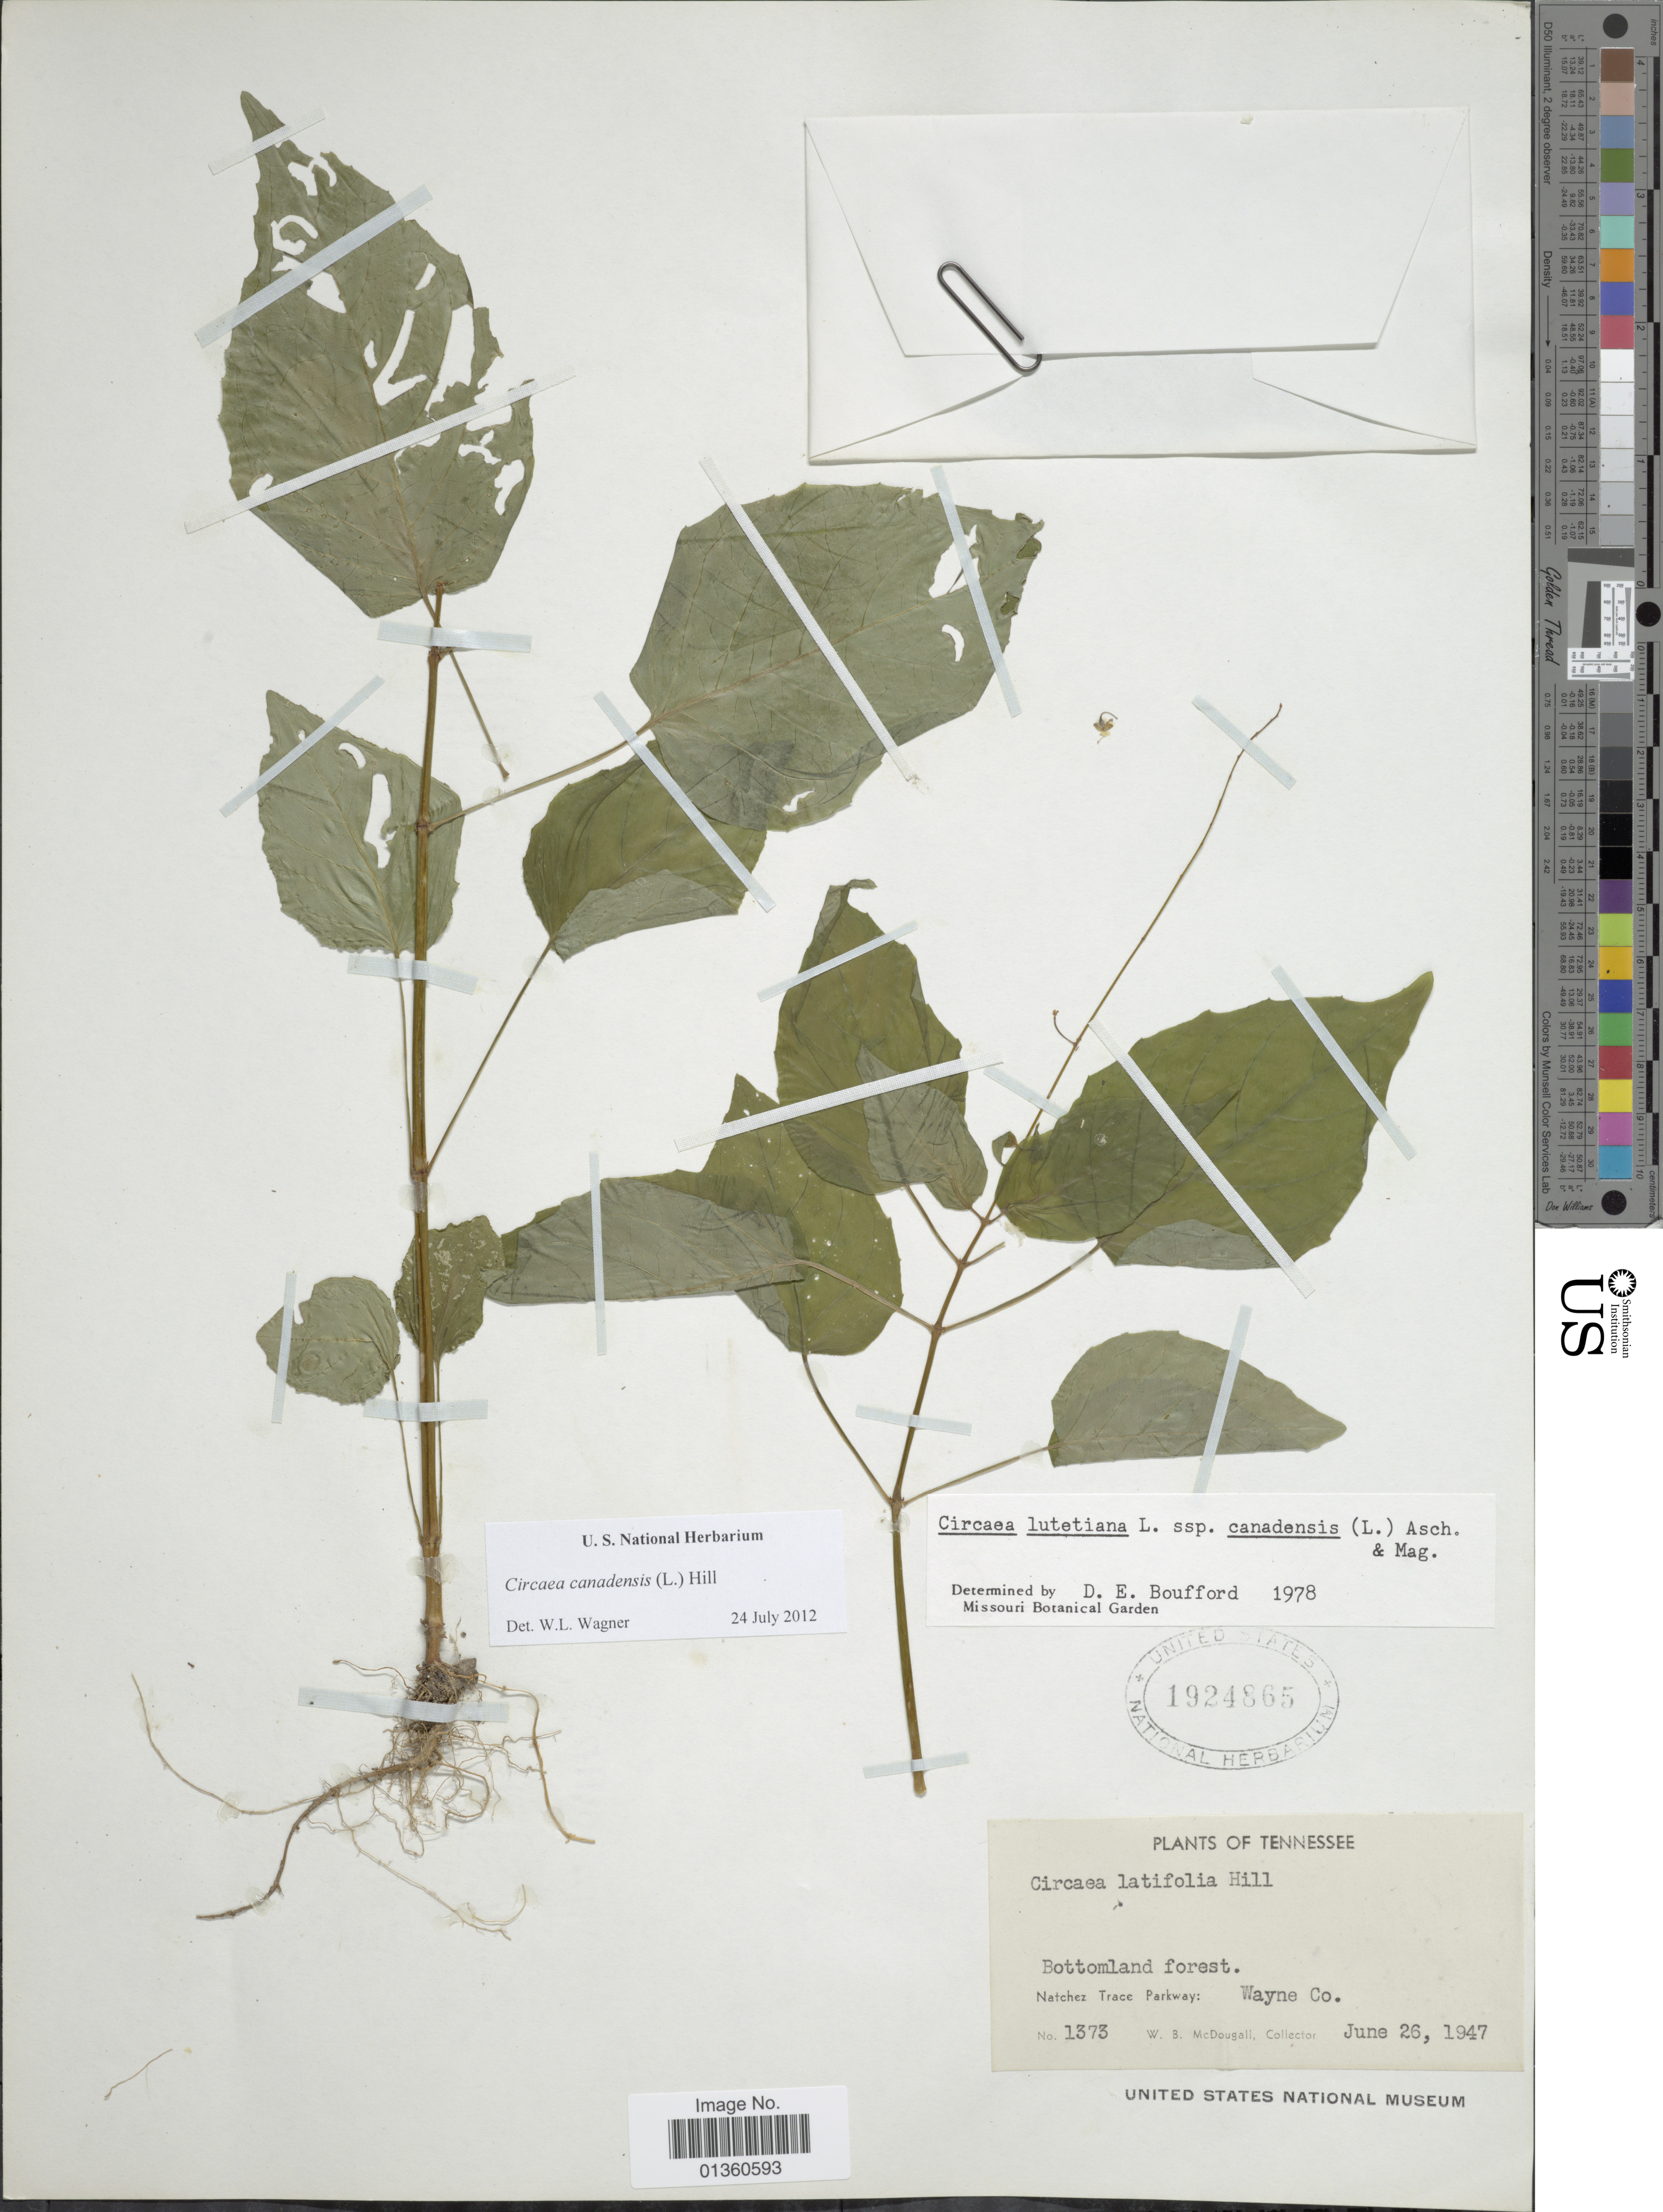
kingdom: Plantae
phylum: Tracheophyta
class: Magnoliopsida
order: Myrtales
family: Onagraceae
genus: Circaea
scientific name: Circaea canadensis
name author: (L.) Hill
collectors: W. B. McDougall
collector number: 1373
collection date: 1947-06-26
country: United States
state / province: Tennessee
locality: Bottomland forest. Natchez Trace Parkway: Wayne Co.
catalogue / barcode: US 1924865